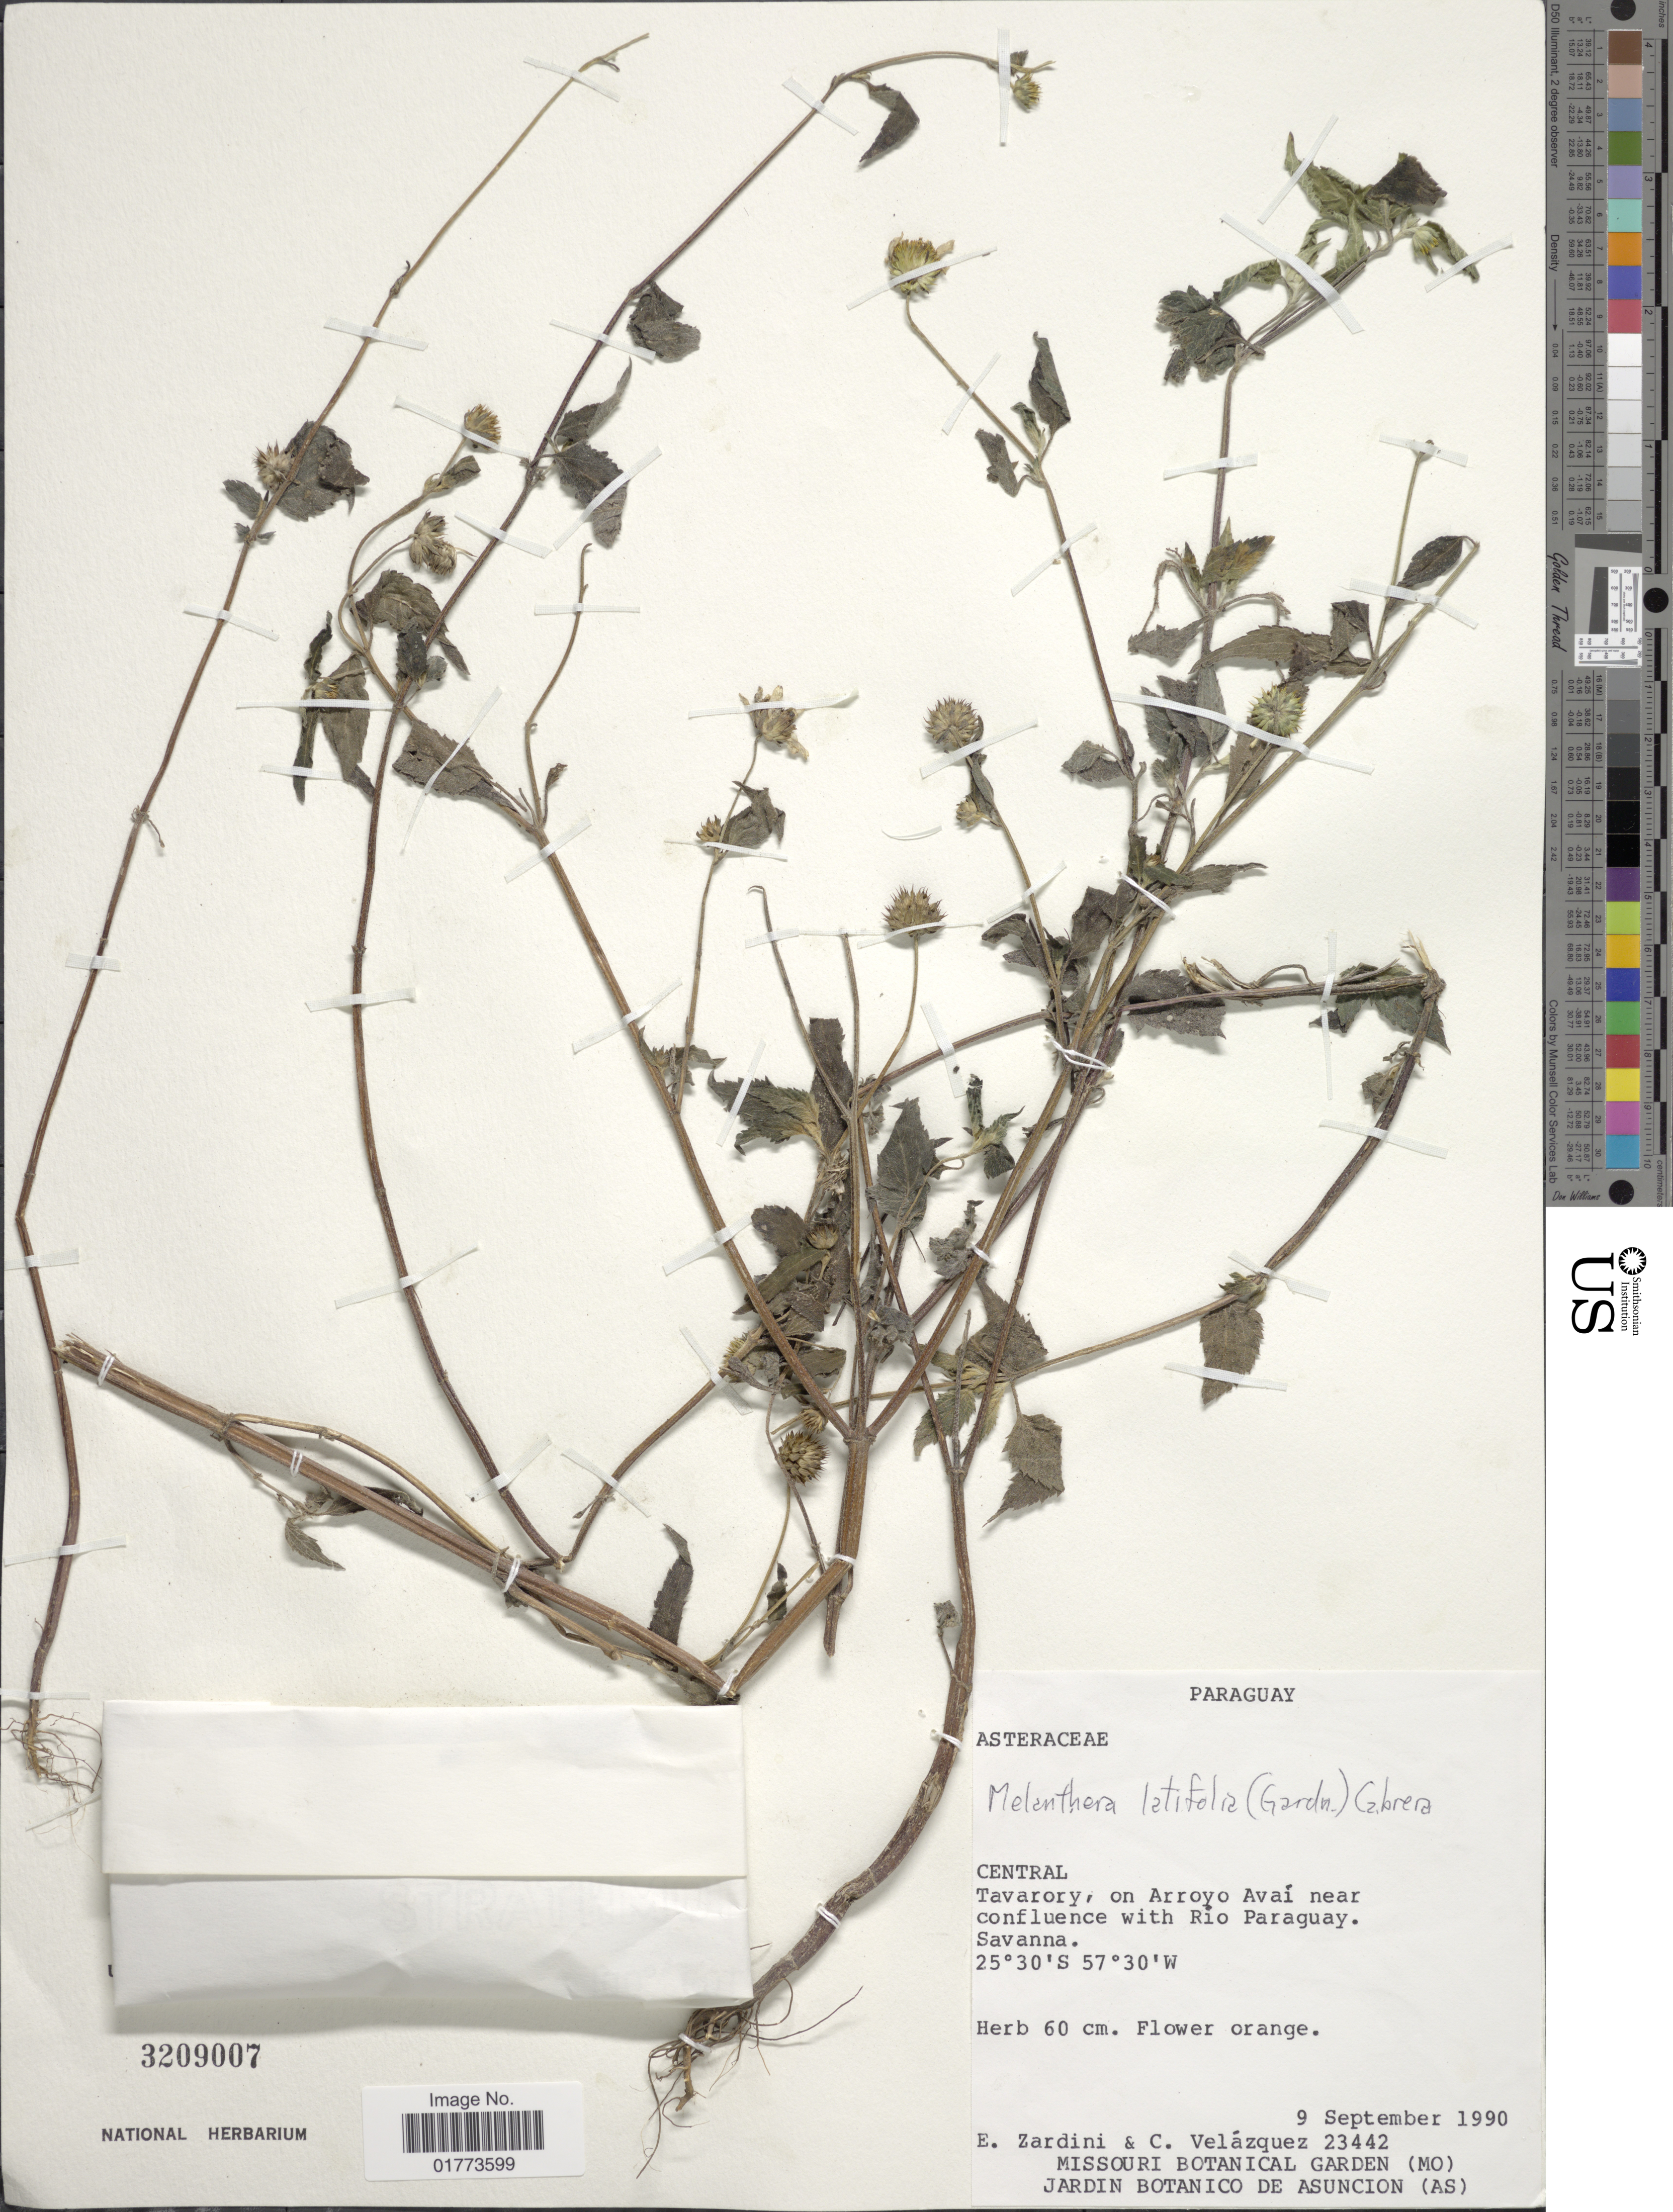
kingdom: Plantae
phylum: Tracheophyta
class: Magnoliopsida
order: Asterales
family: Asteraceae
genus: Melanthera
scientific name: Melanthera latifolia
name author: (Gardner)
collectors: E. M. Zardini & C. Velázquez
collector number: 23442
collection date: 1990-09-09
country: Paraguay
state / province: Central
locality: Tavarory, on Arroyo Avaí near confluence with Río Paraguay. Savanna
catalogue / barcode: US 3209007